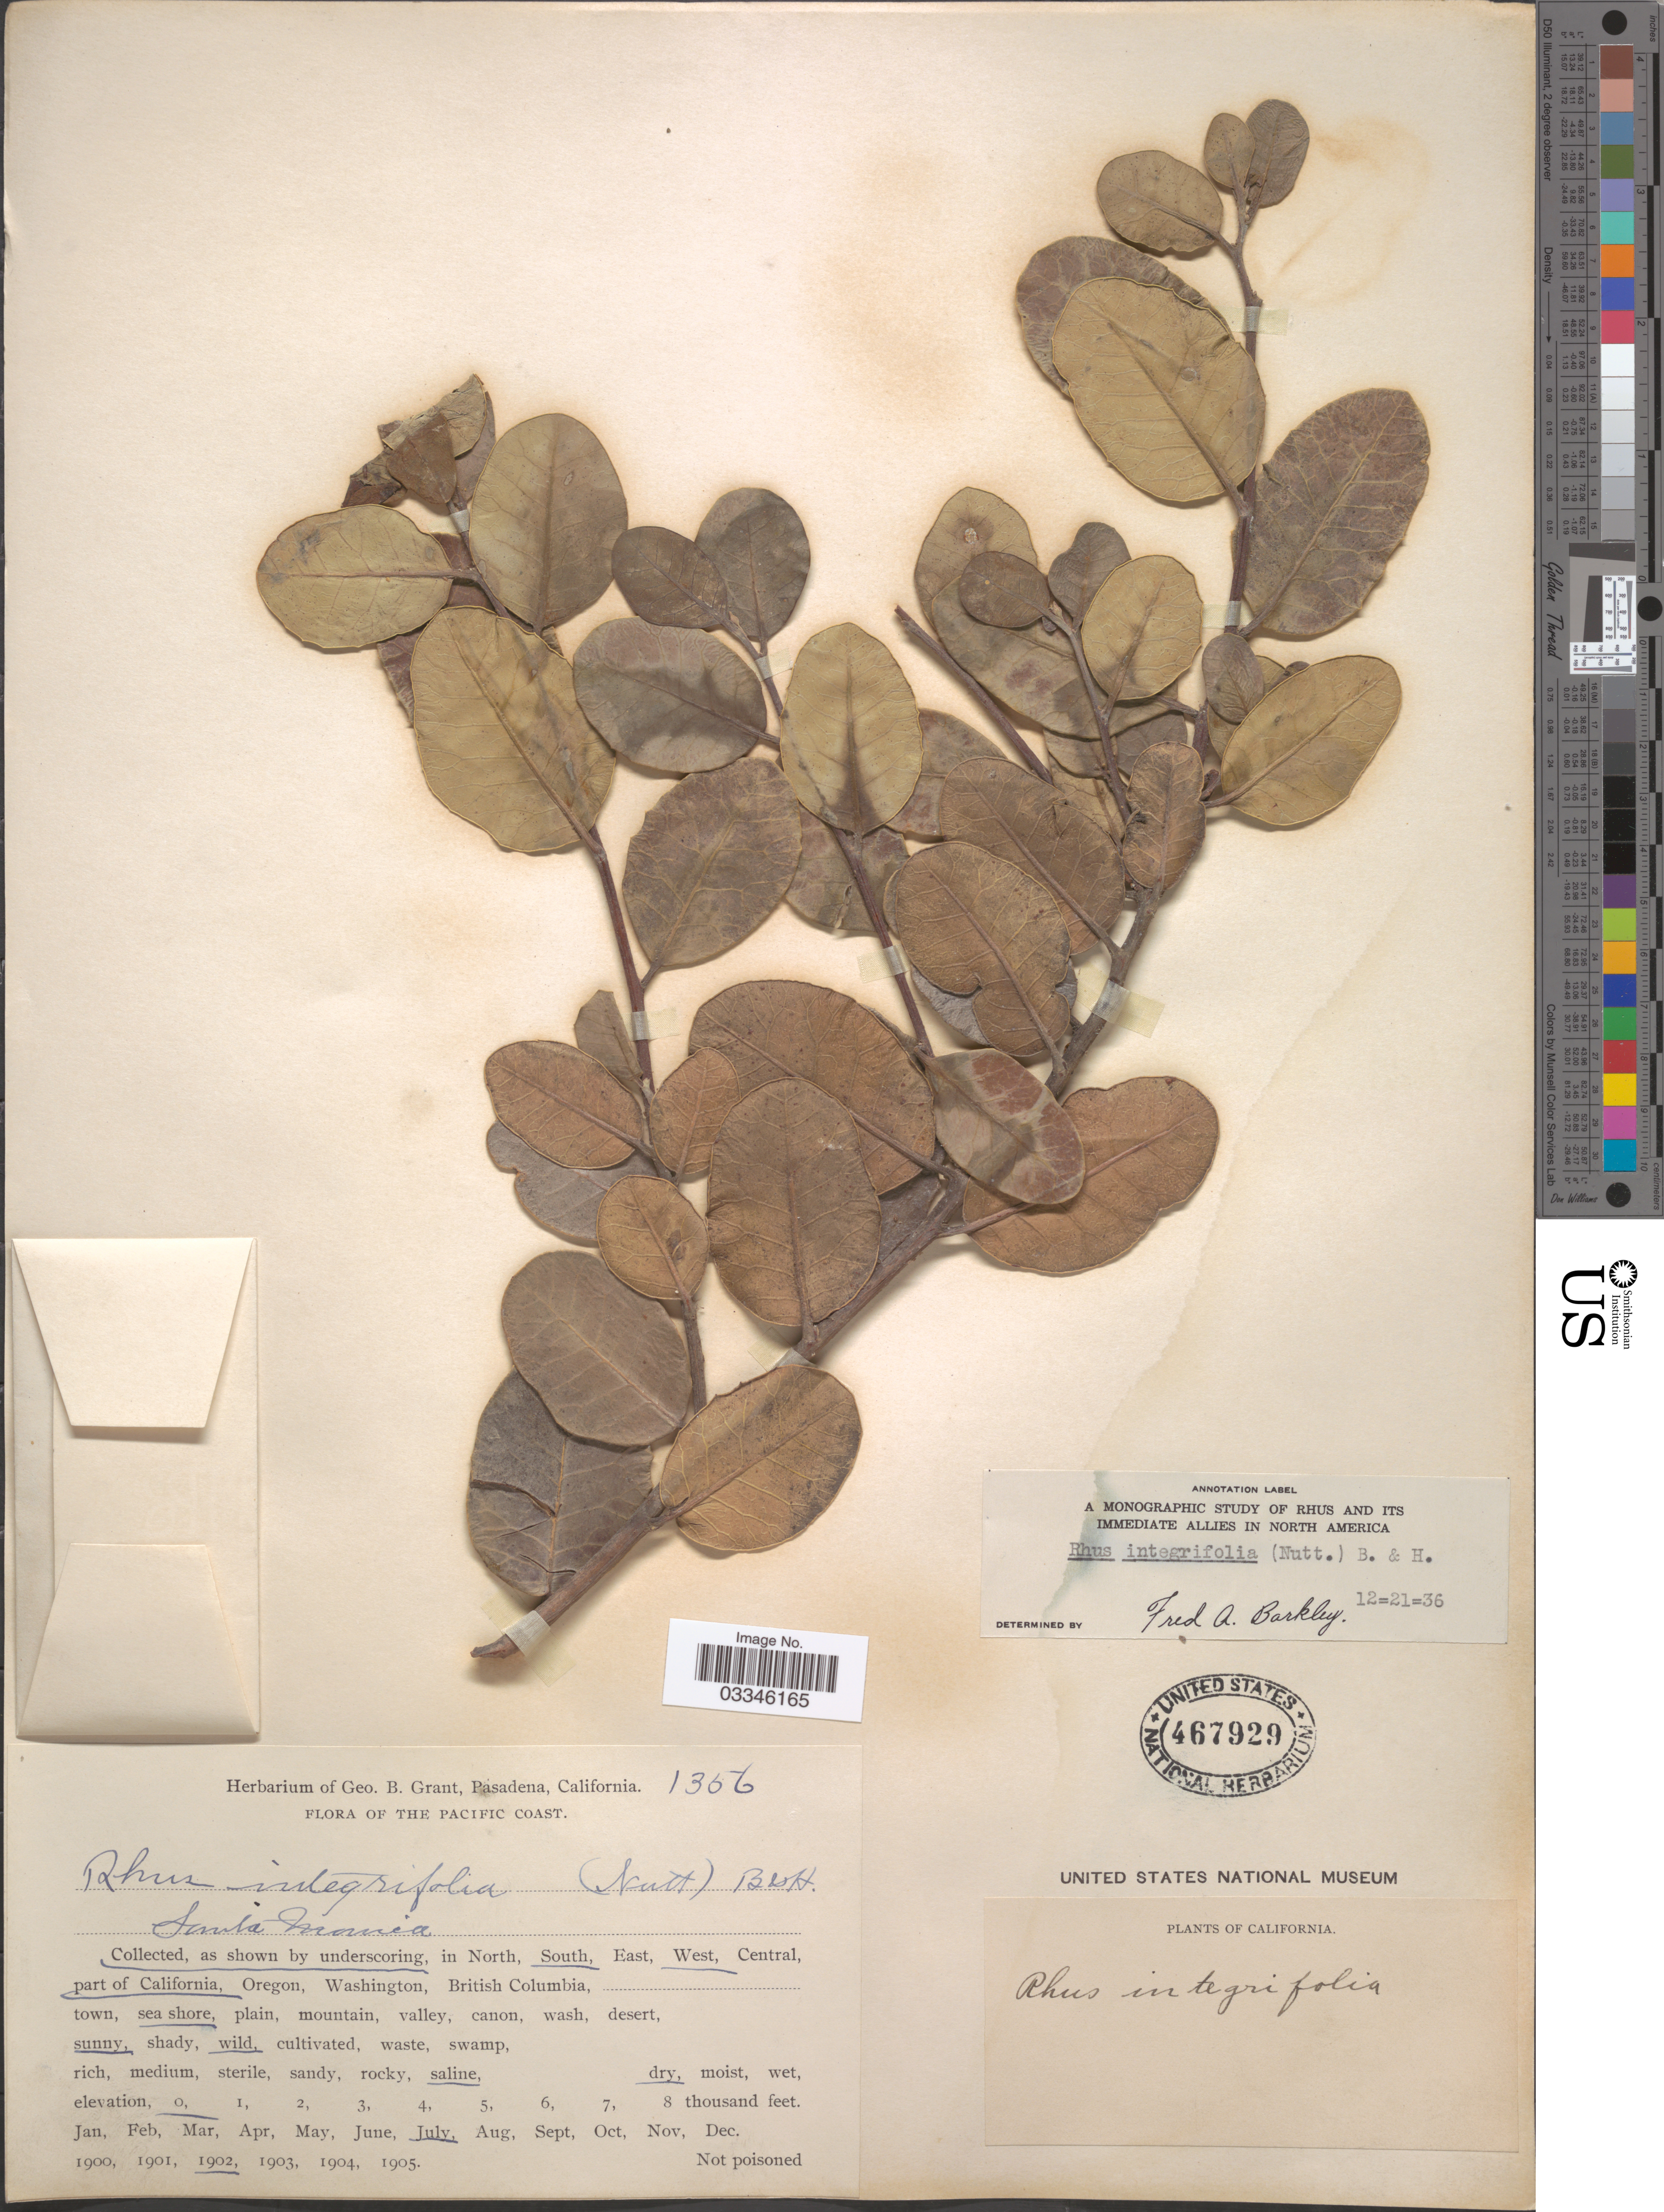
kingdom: Plantae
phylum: Tracheophyta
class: Magnoliopsida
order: Sapindales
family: Anacardiaceae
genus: Rhus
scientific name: Rhus integrifolia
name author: (Nutt.) Benth. & Hook. f. ex W.H. Brewer & S. Watson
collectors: ex herb. Geo. B. Grant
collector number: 1356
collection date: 1902-07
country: United States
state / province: California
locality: The Pacific Coast. South West part of California.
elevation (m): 0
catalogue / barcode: US 467929